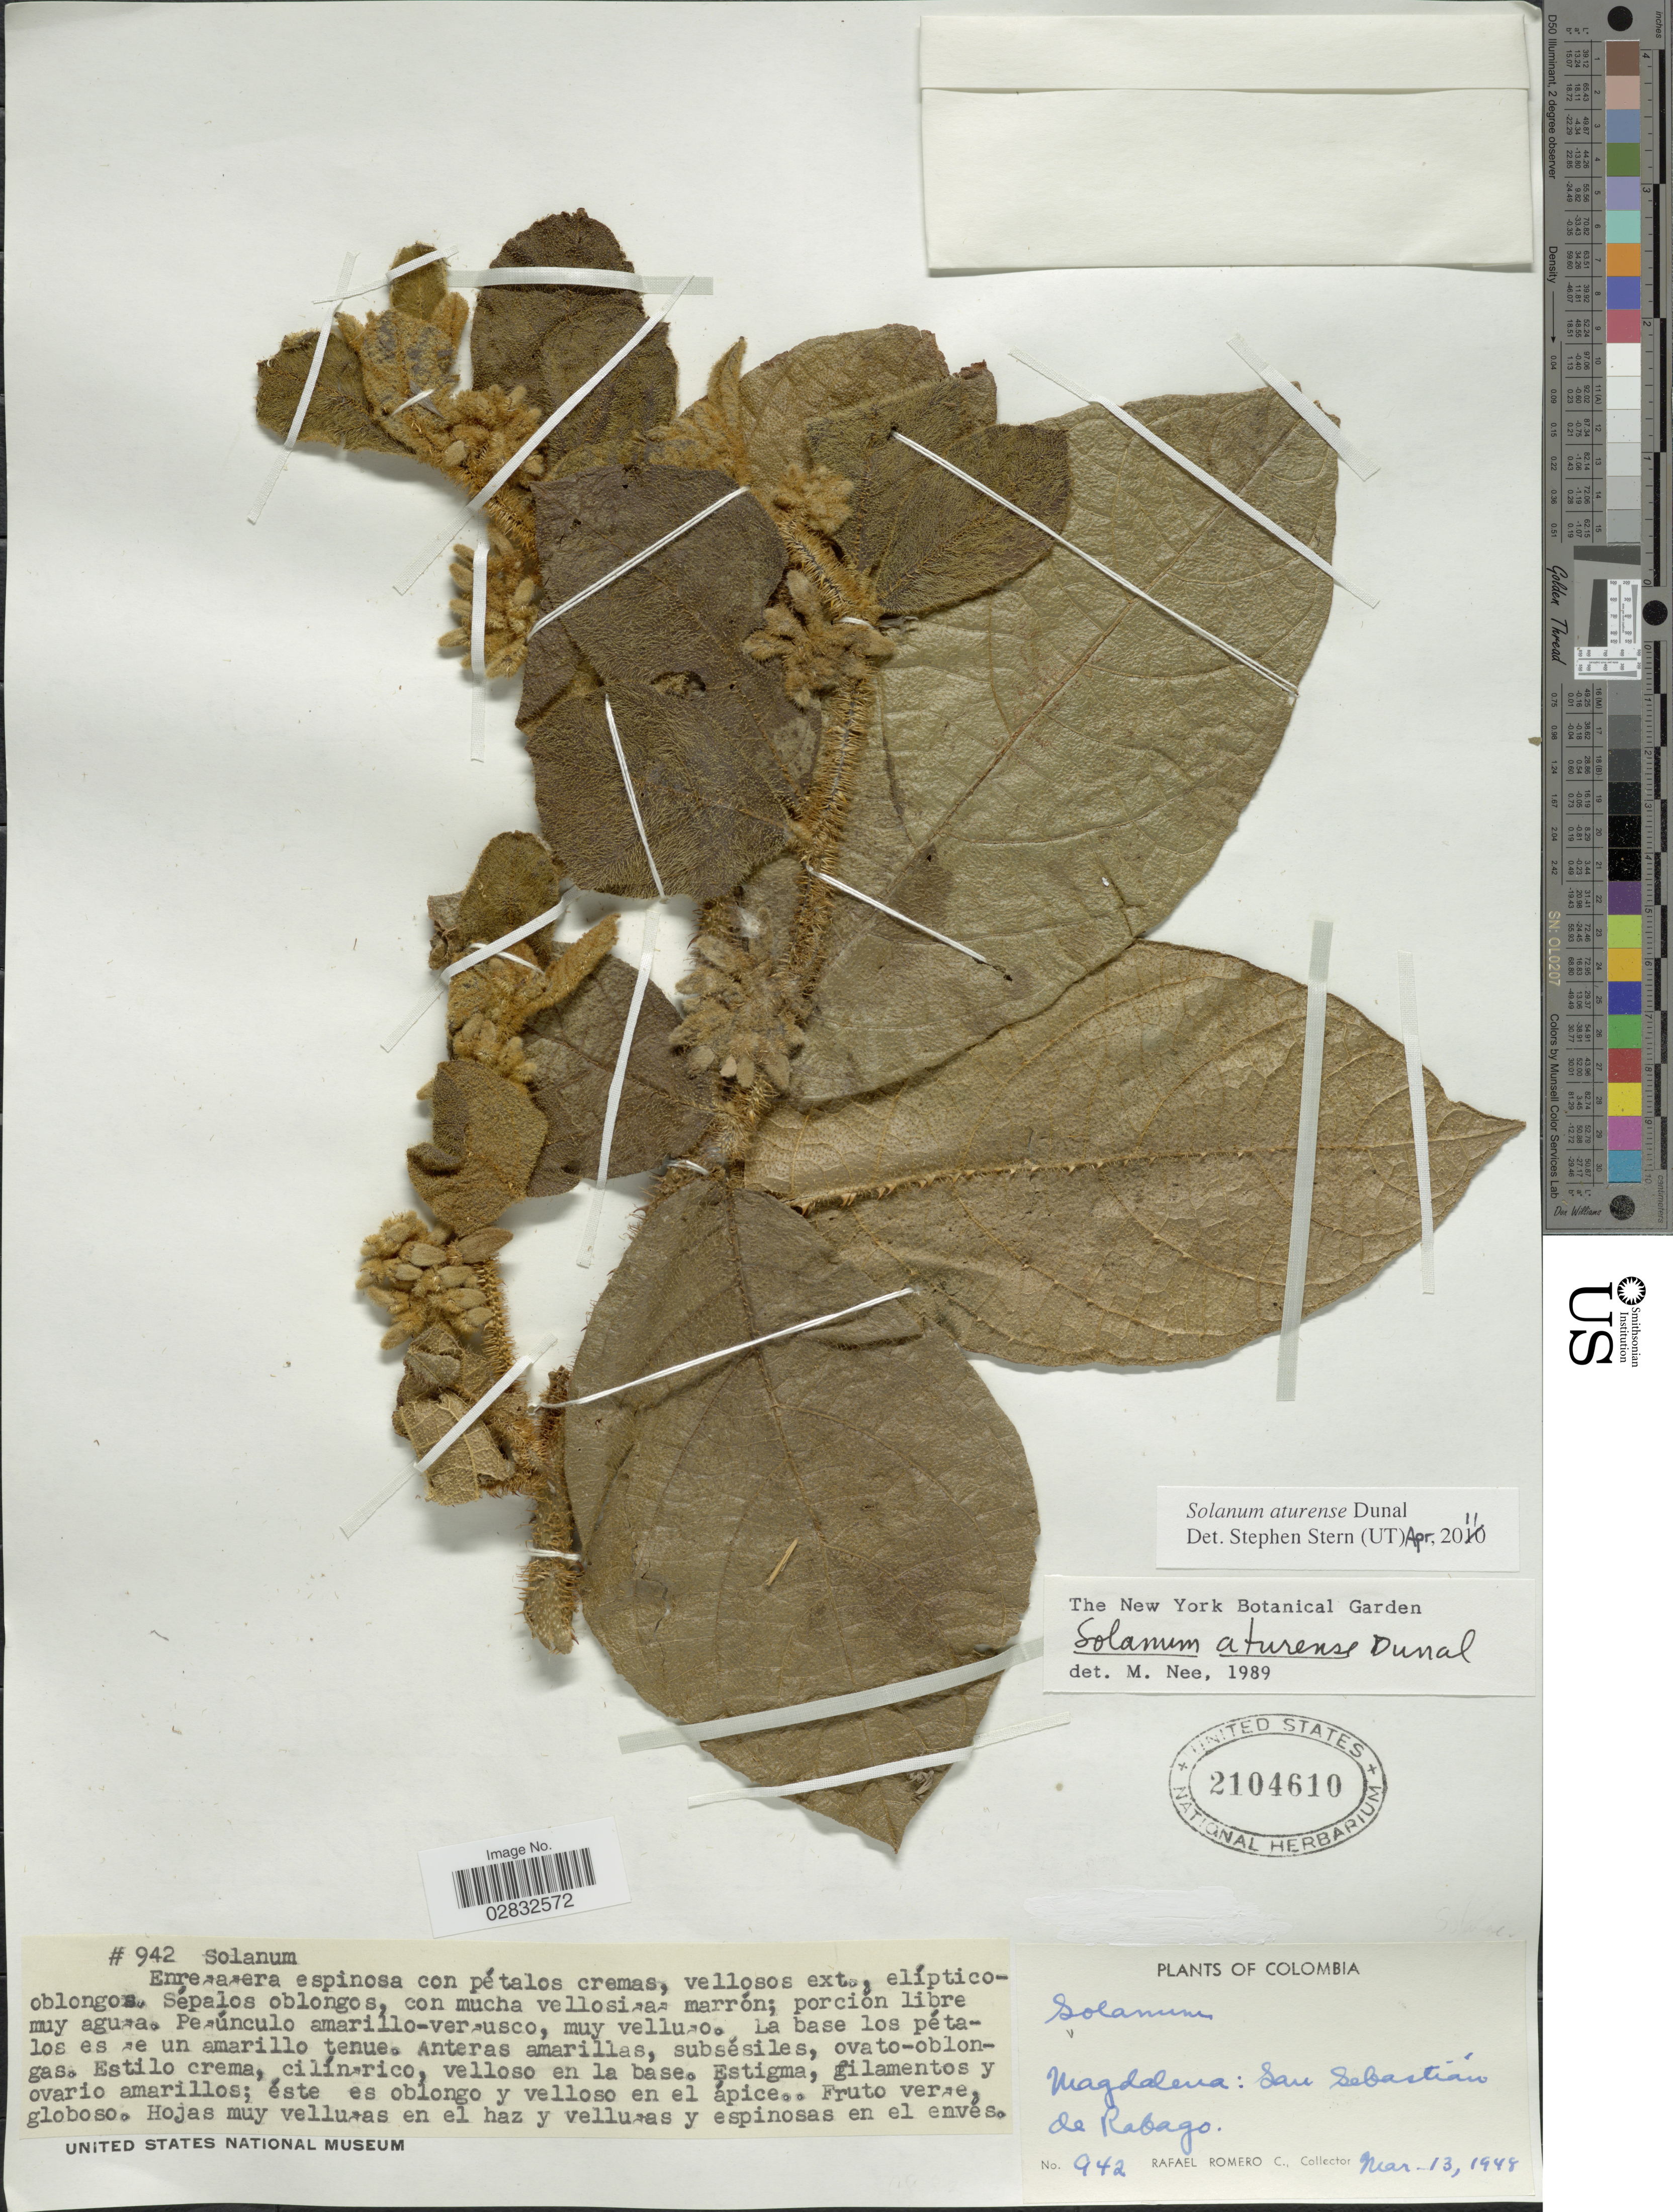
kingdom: Plantae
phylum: Tracheophyta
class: Magnoliopsida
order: Solanales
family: Solanaceae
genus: Solanum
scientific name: Solanum aturense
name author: Humb. & Bonpl. ex Dunal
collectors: R. Romero Castañeda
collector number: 942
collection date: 1948-03-13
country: Colombia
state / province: Magdalena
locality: San Sebastián de Rabago.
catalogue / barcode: US 2104610